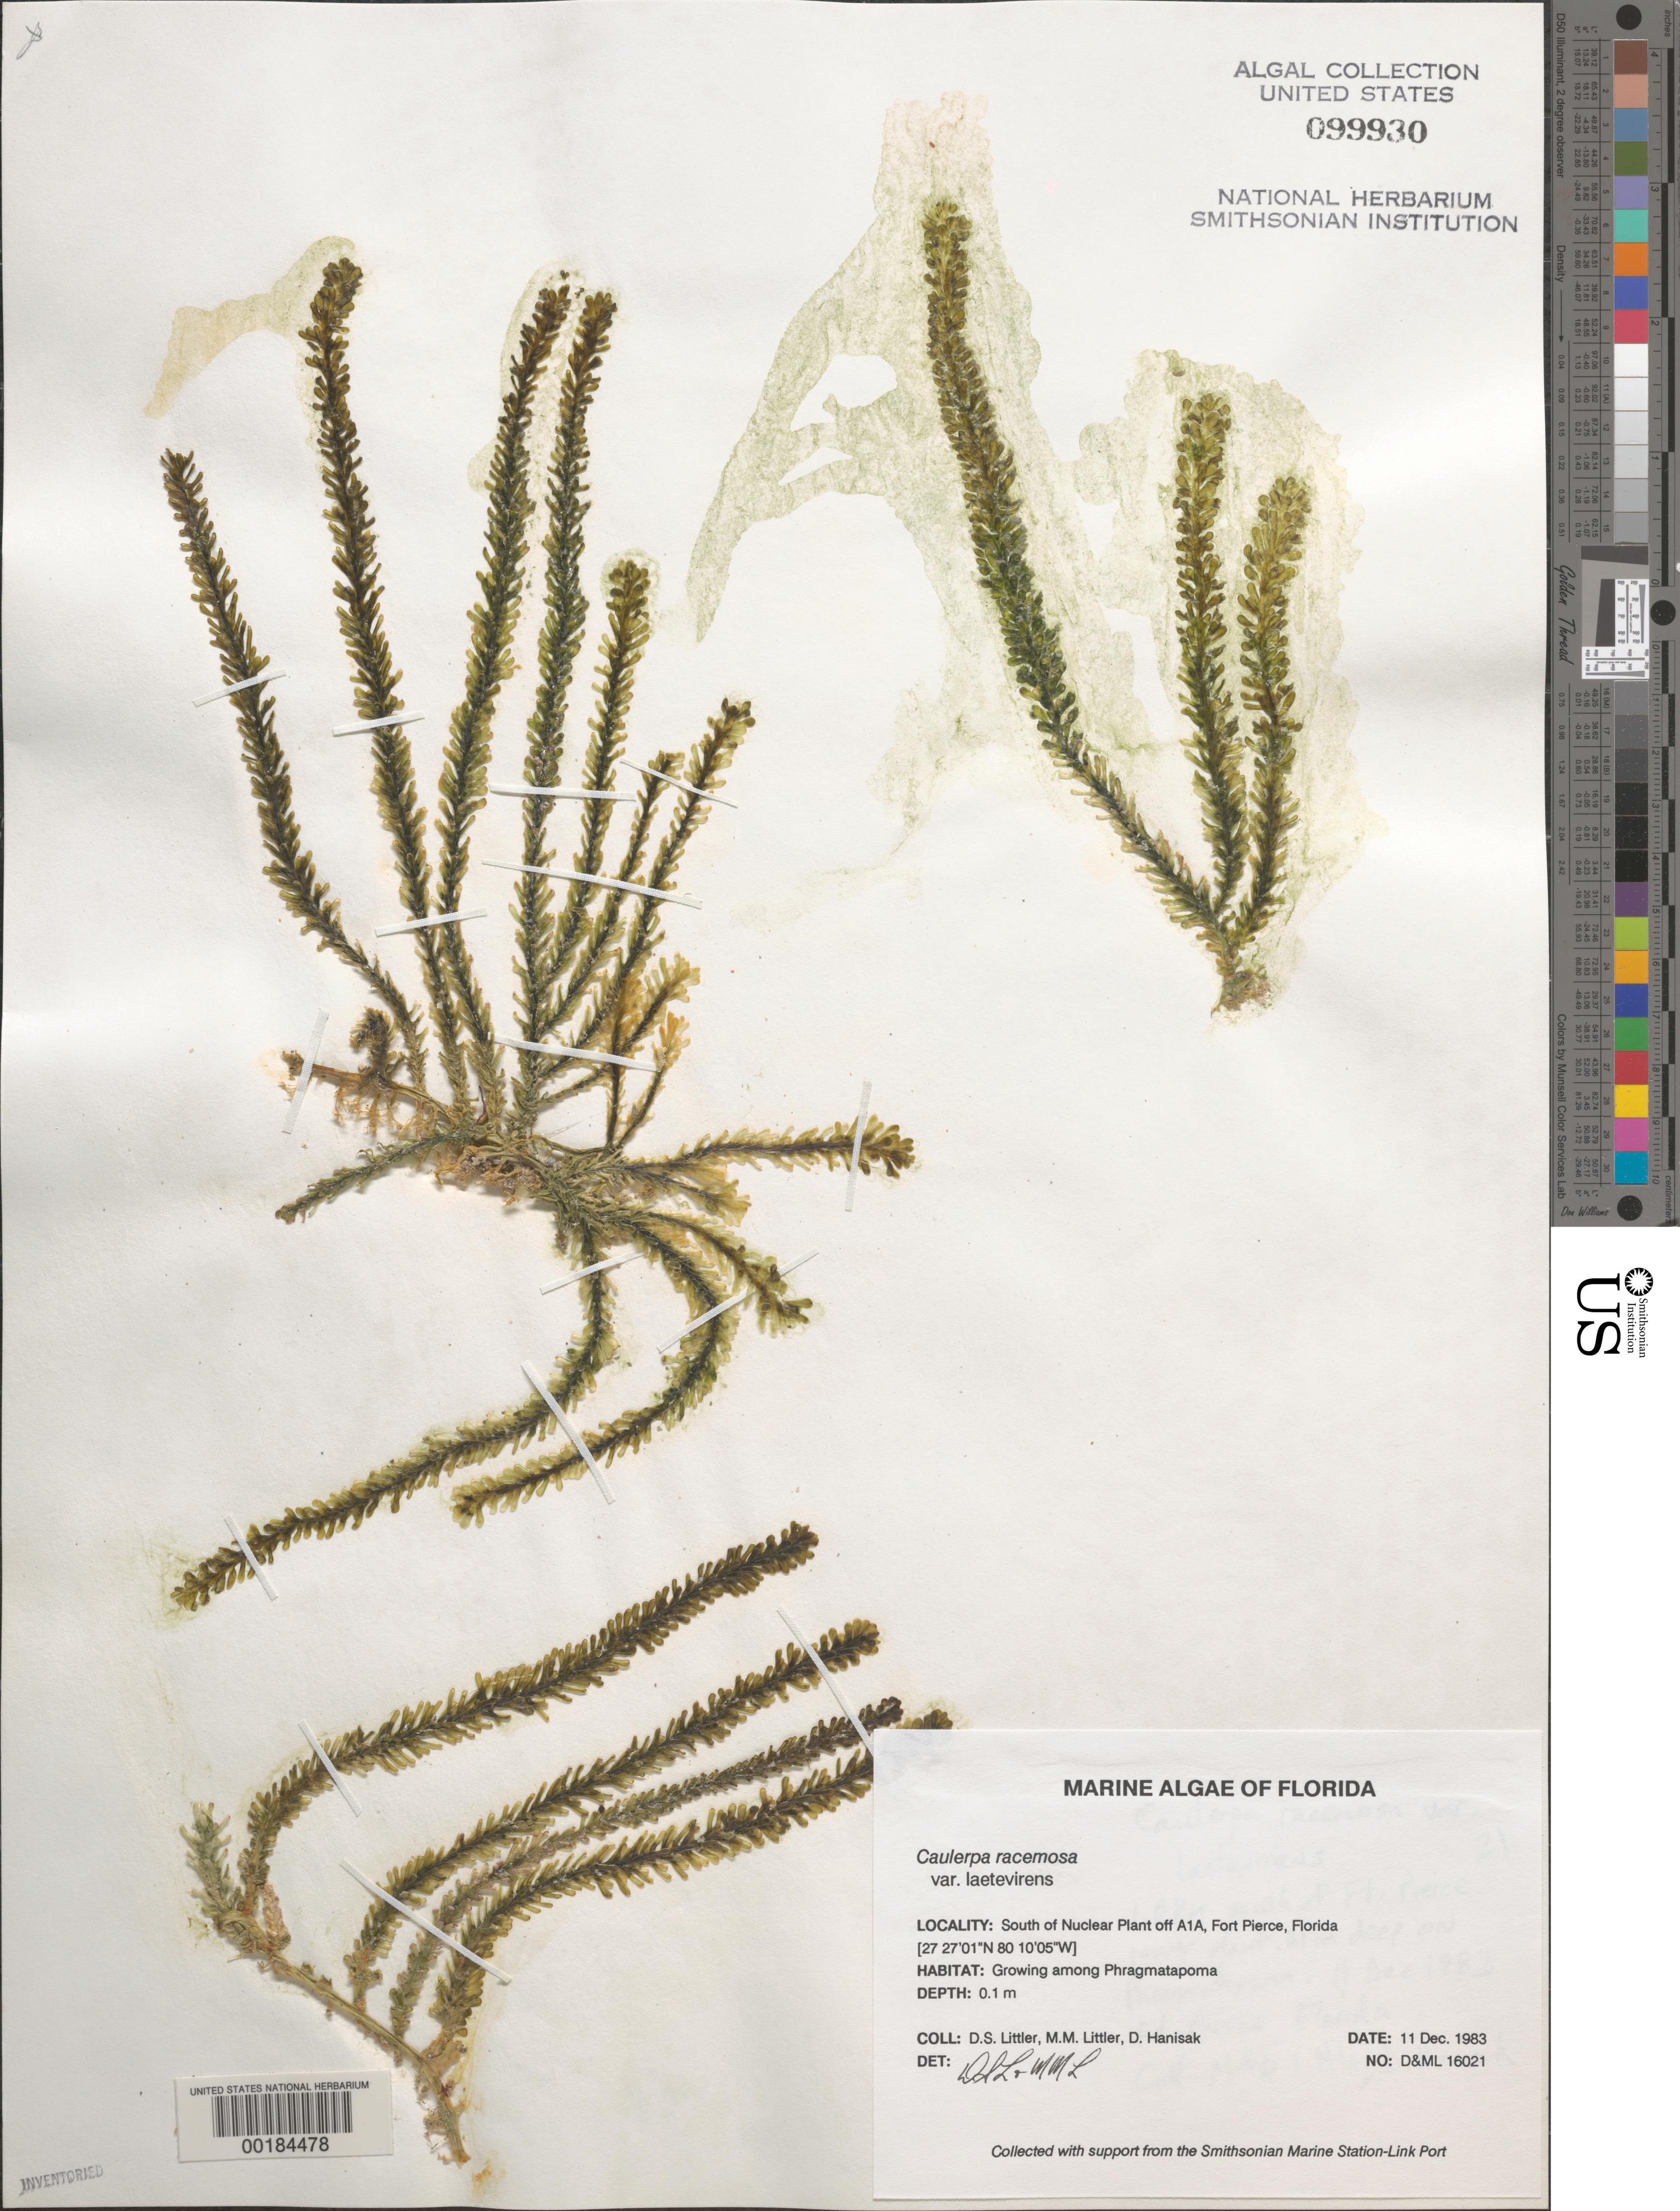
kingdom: Plantae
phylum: Chlorophyta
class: Ulvophyceae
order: Bryopsidales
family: Caulerpaceae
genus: Caulerpa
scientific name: Caulerpa racemosa var. laetevirens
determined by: Littler, D. S.; Littler, M. M.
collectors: D. S. Littler, M. M. Littler & M. Hanisak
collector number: D&ML 16021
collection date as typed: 11 Dec 1983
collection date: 1983-12-11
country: United States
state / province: Florida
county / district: Saint Lucie County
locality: Fort Pierce, south of nuclear plant off US Route A1A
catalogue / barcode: US 99930